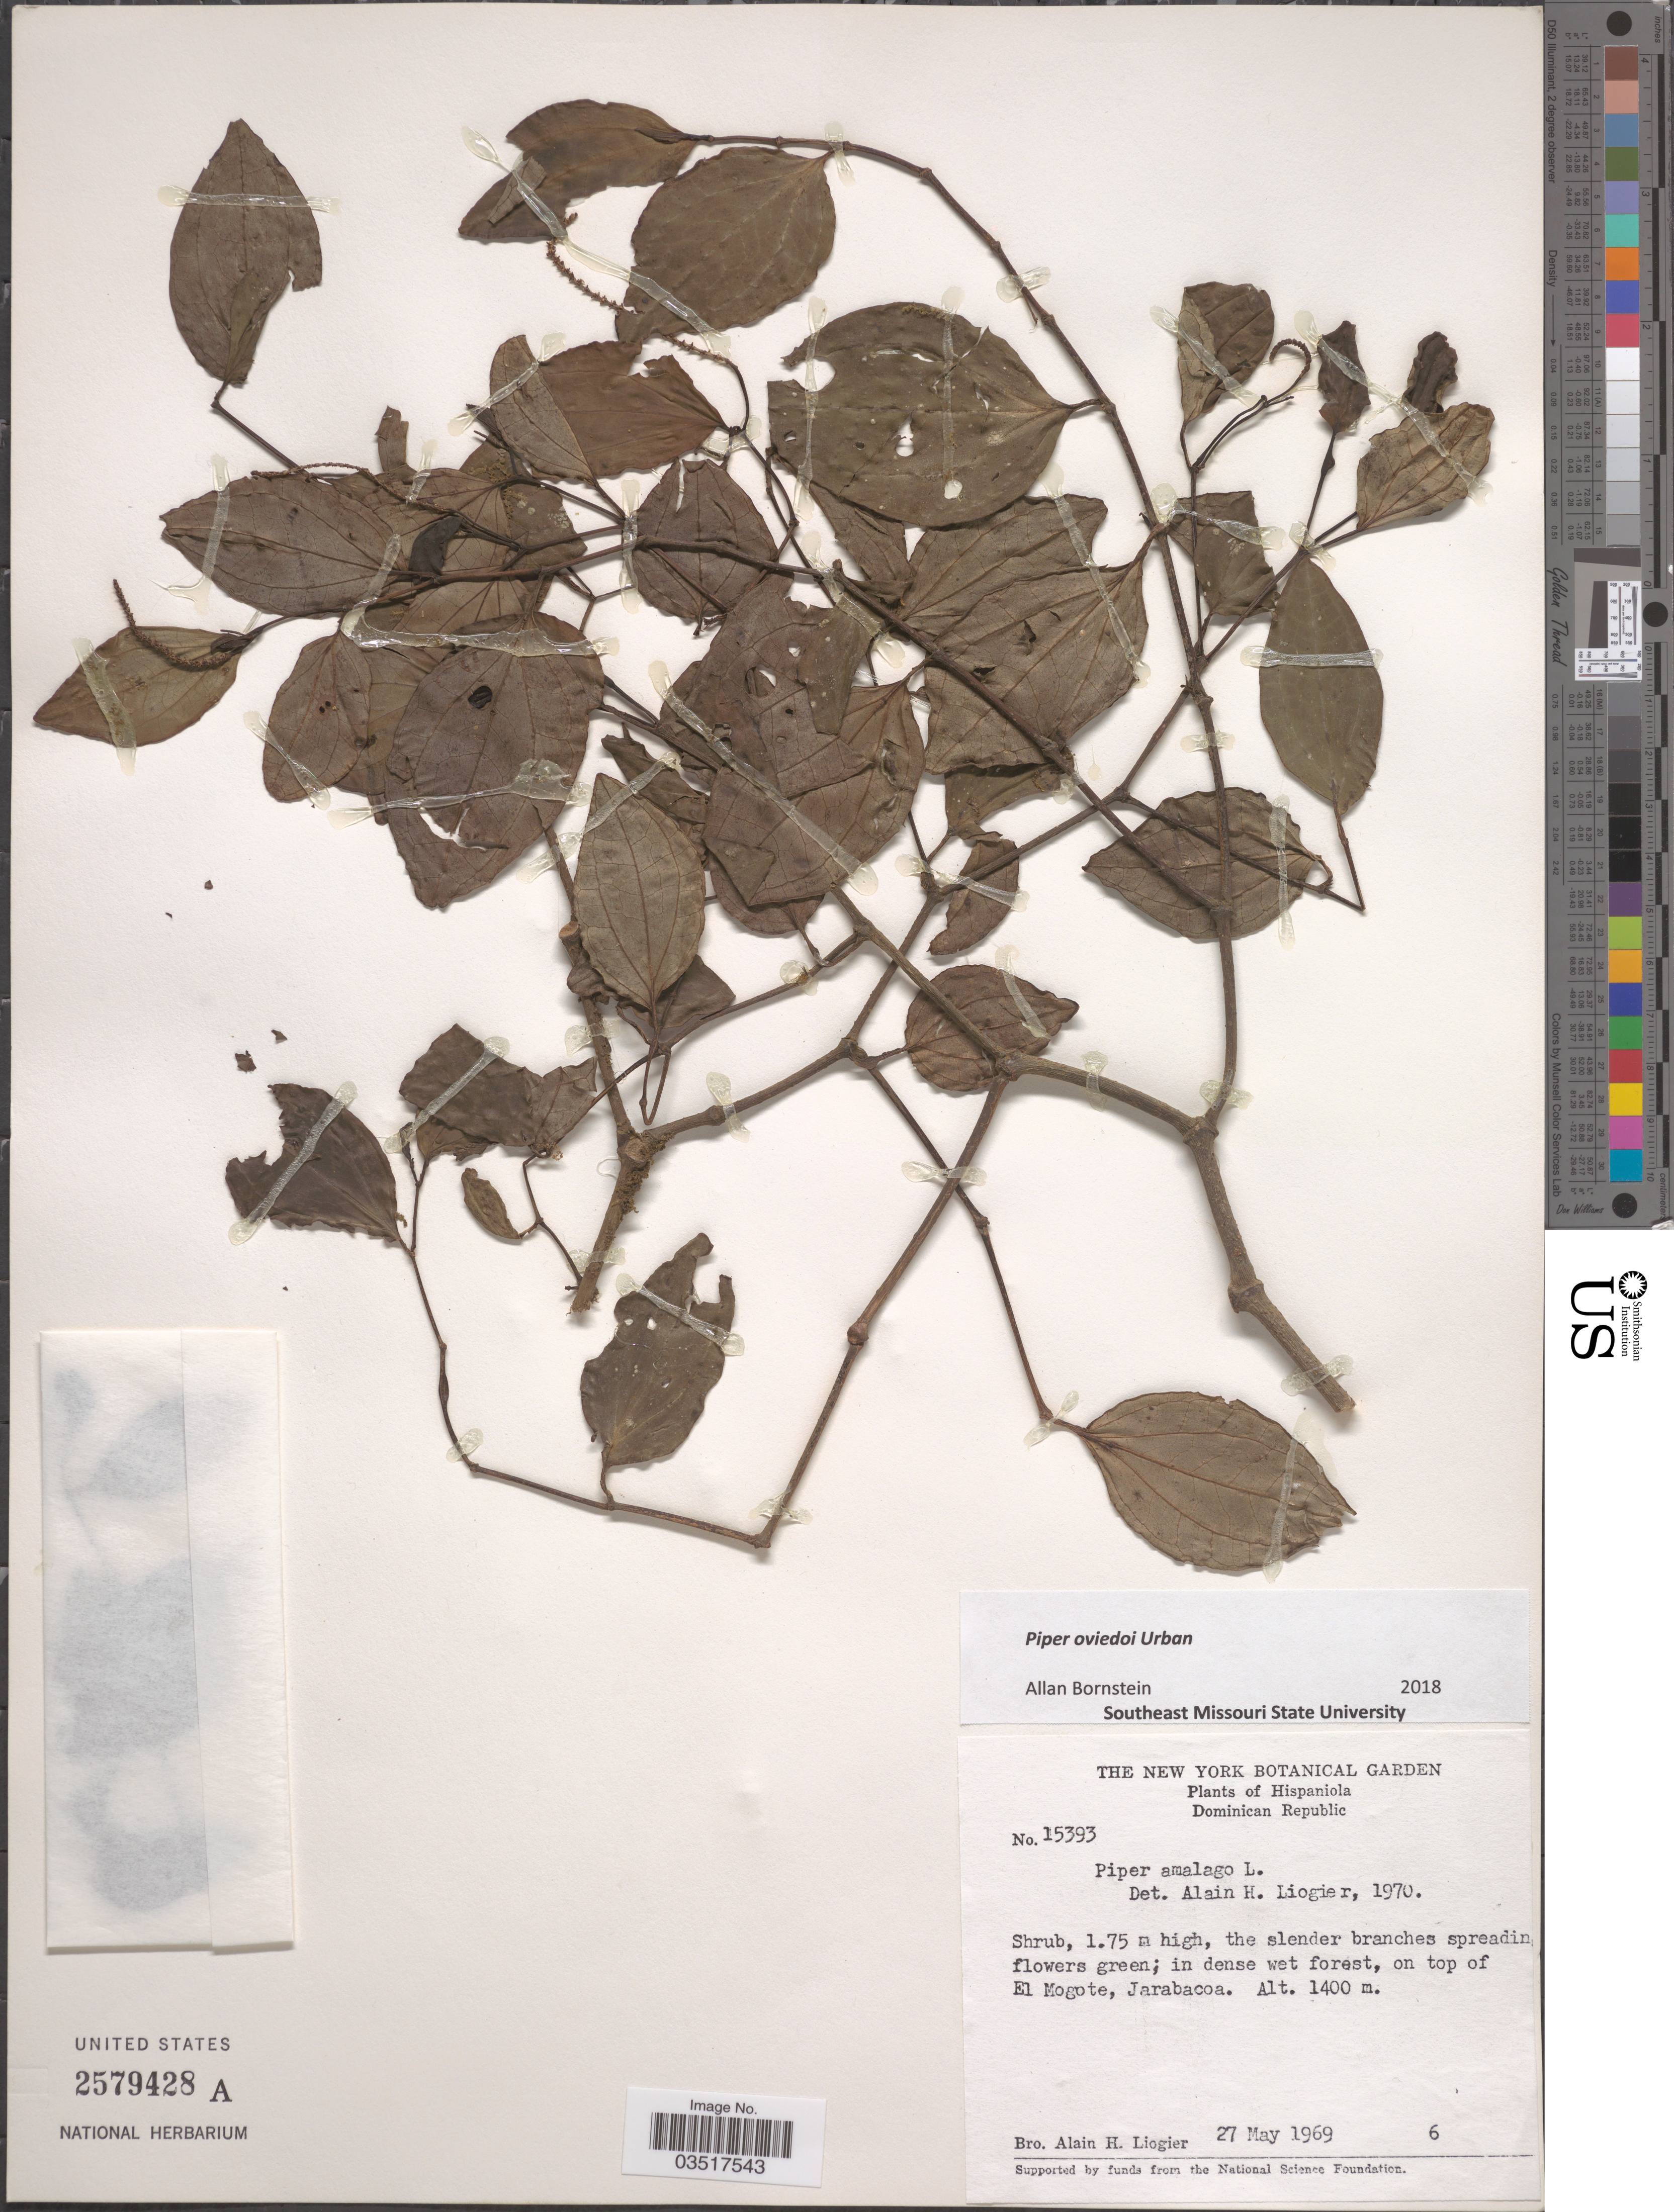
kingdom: Plantae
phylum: Tracheophyta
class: Magnoliopsida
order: Piperales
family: Piperaceae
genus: Piper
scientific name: Piper oviedoi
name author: Urb.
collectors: A. H. Liogier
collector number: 15393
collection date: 1969-05-27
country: Dominican Republic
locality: Hispaniola. On top of El Mogote, Jarabacoa.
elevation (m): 1400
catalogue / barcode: US 2579428A